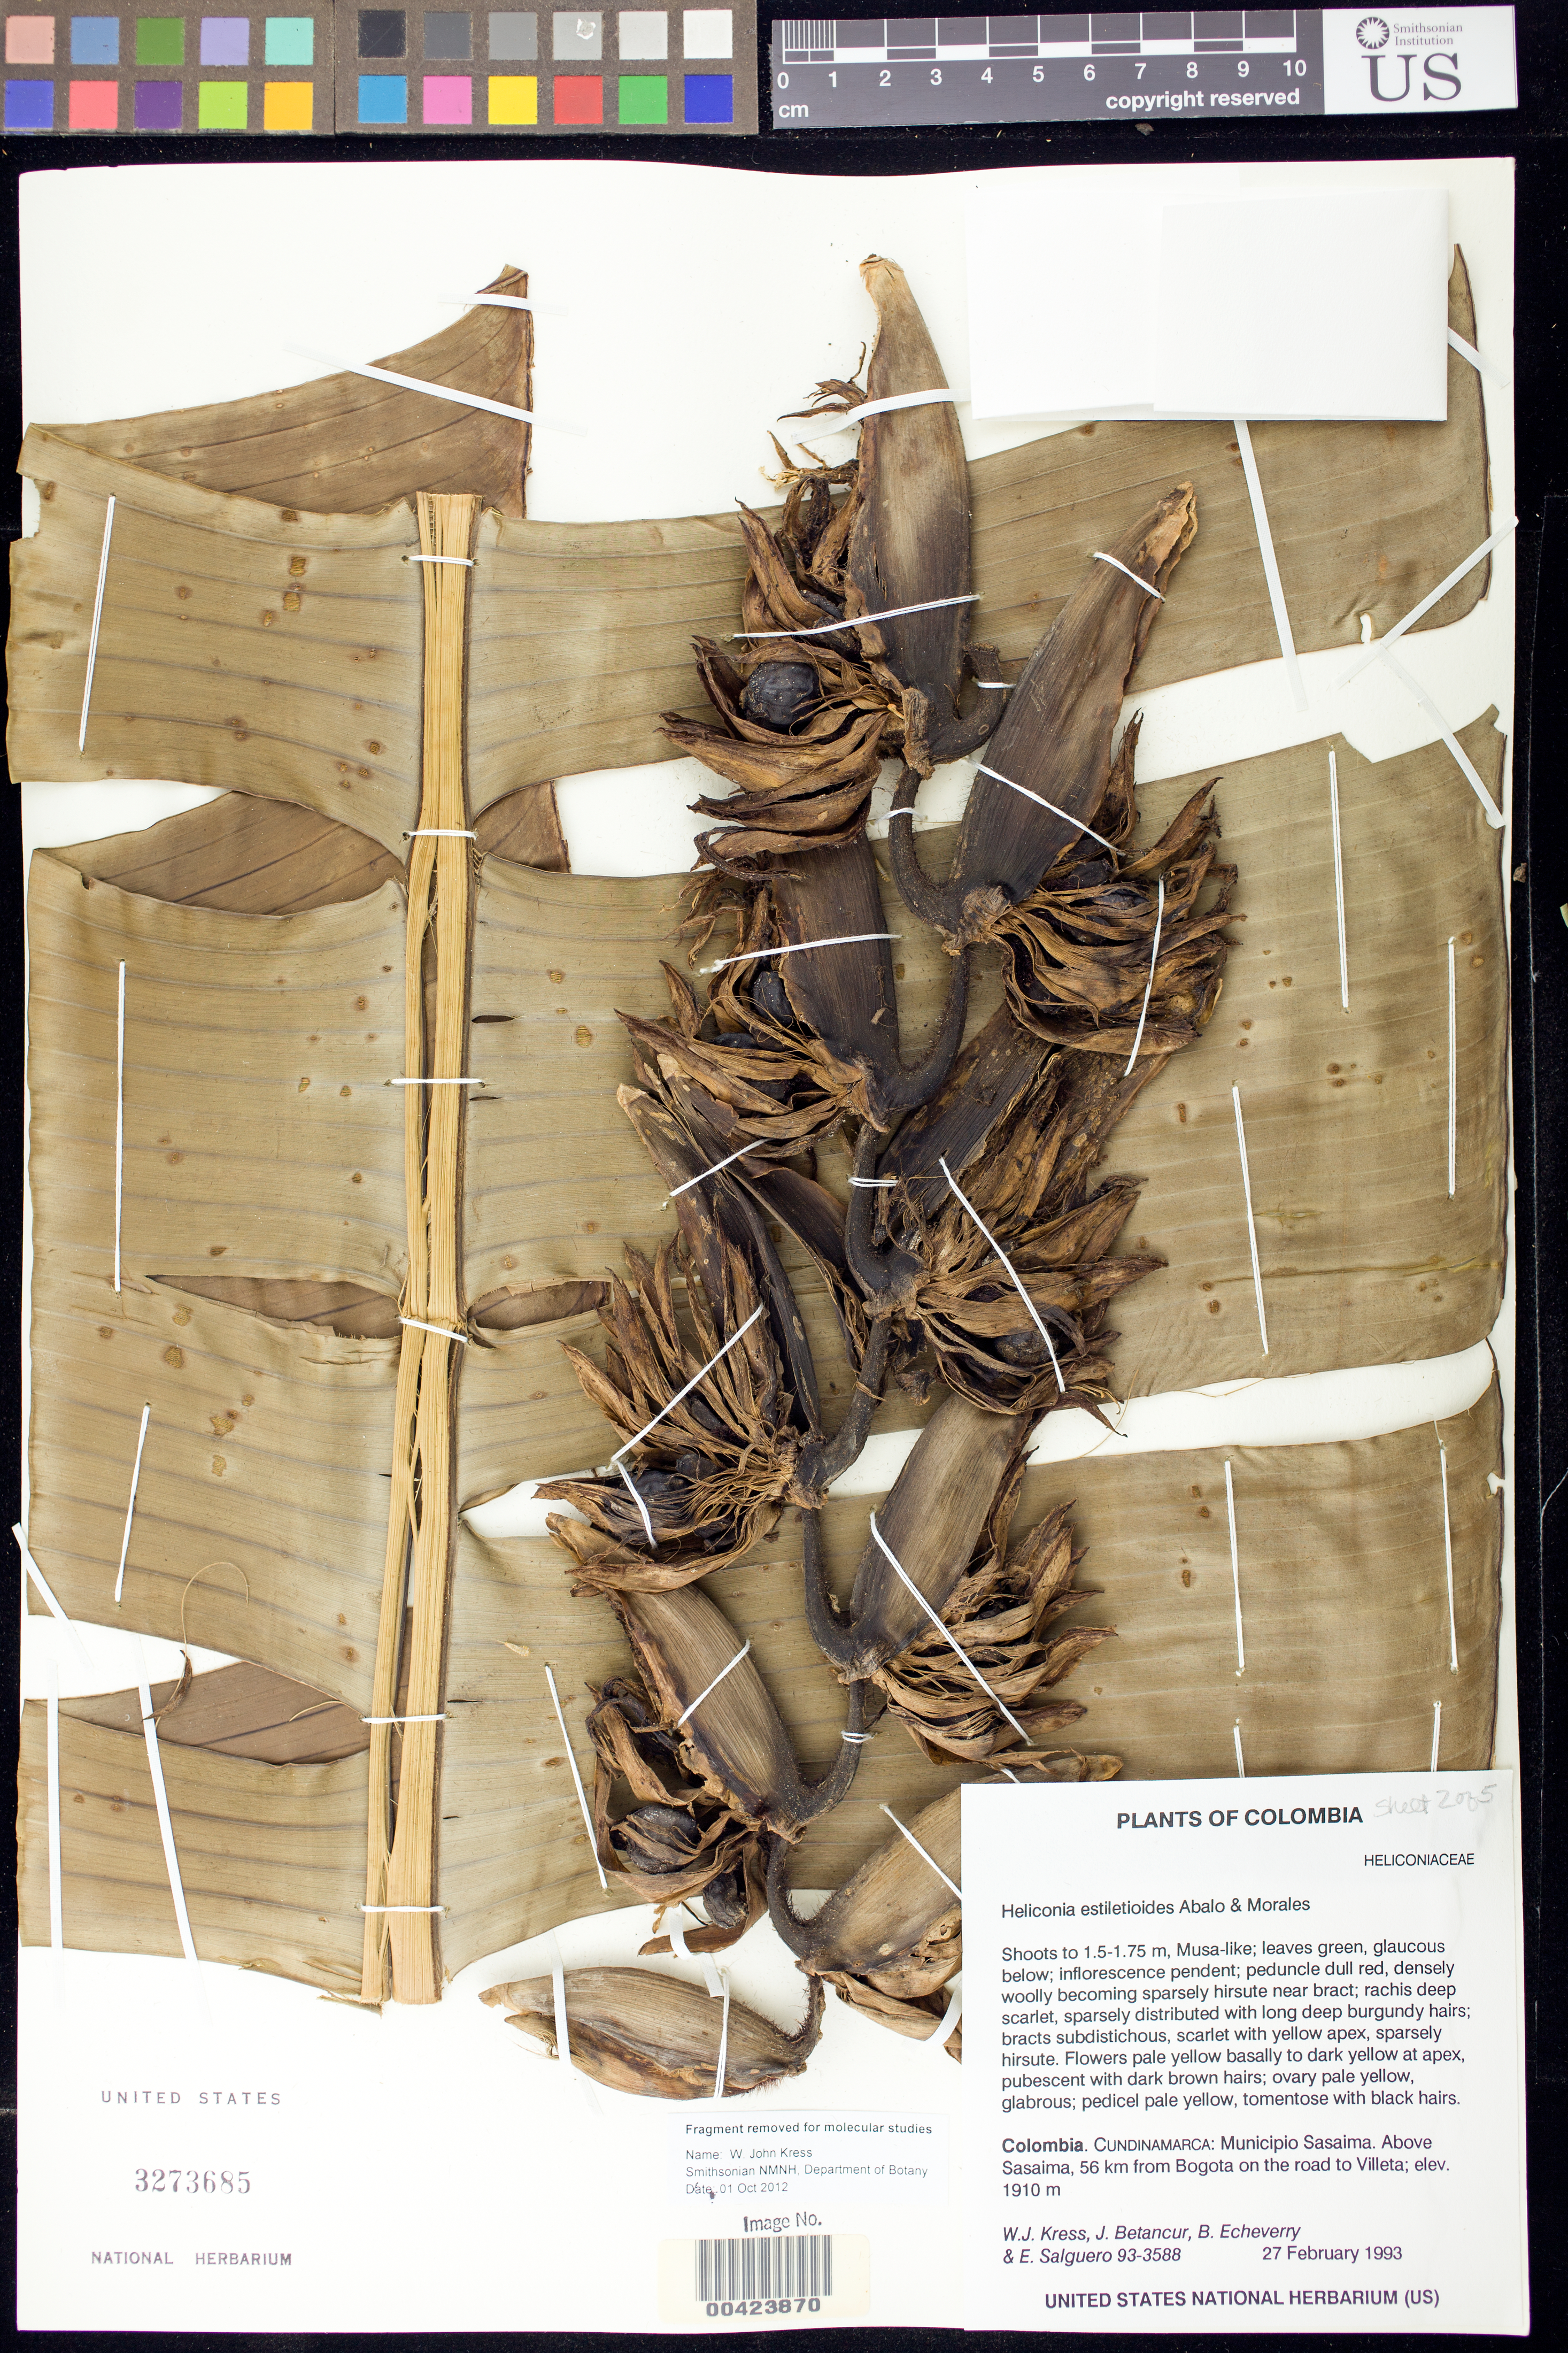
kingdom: Plantae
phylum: Tracheophyta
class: Liliopsida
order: Zingiberales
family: Heliconiaceae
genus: Heliconia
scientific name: Heliconia estiletioides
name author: Abalo & G. Morales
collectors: W. J. Kress, J. C. Betancur, B. Echeverry & E. Salguero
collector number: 93-3588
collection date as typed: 27 Feb 1993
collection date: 1993-02-27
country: Colombia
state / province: Cundinamarca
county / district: Sasaima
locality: Sasaima, above; 56 km from Bogota on road to Villeta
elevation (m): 1910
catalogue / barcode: US 3273685